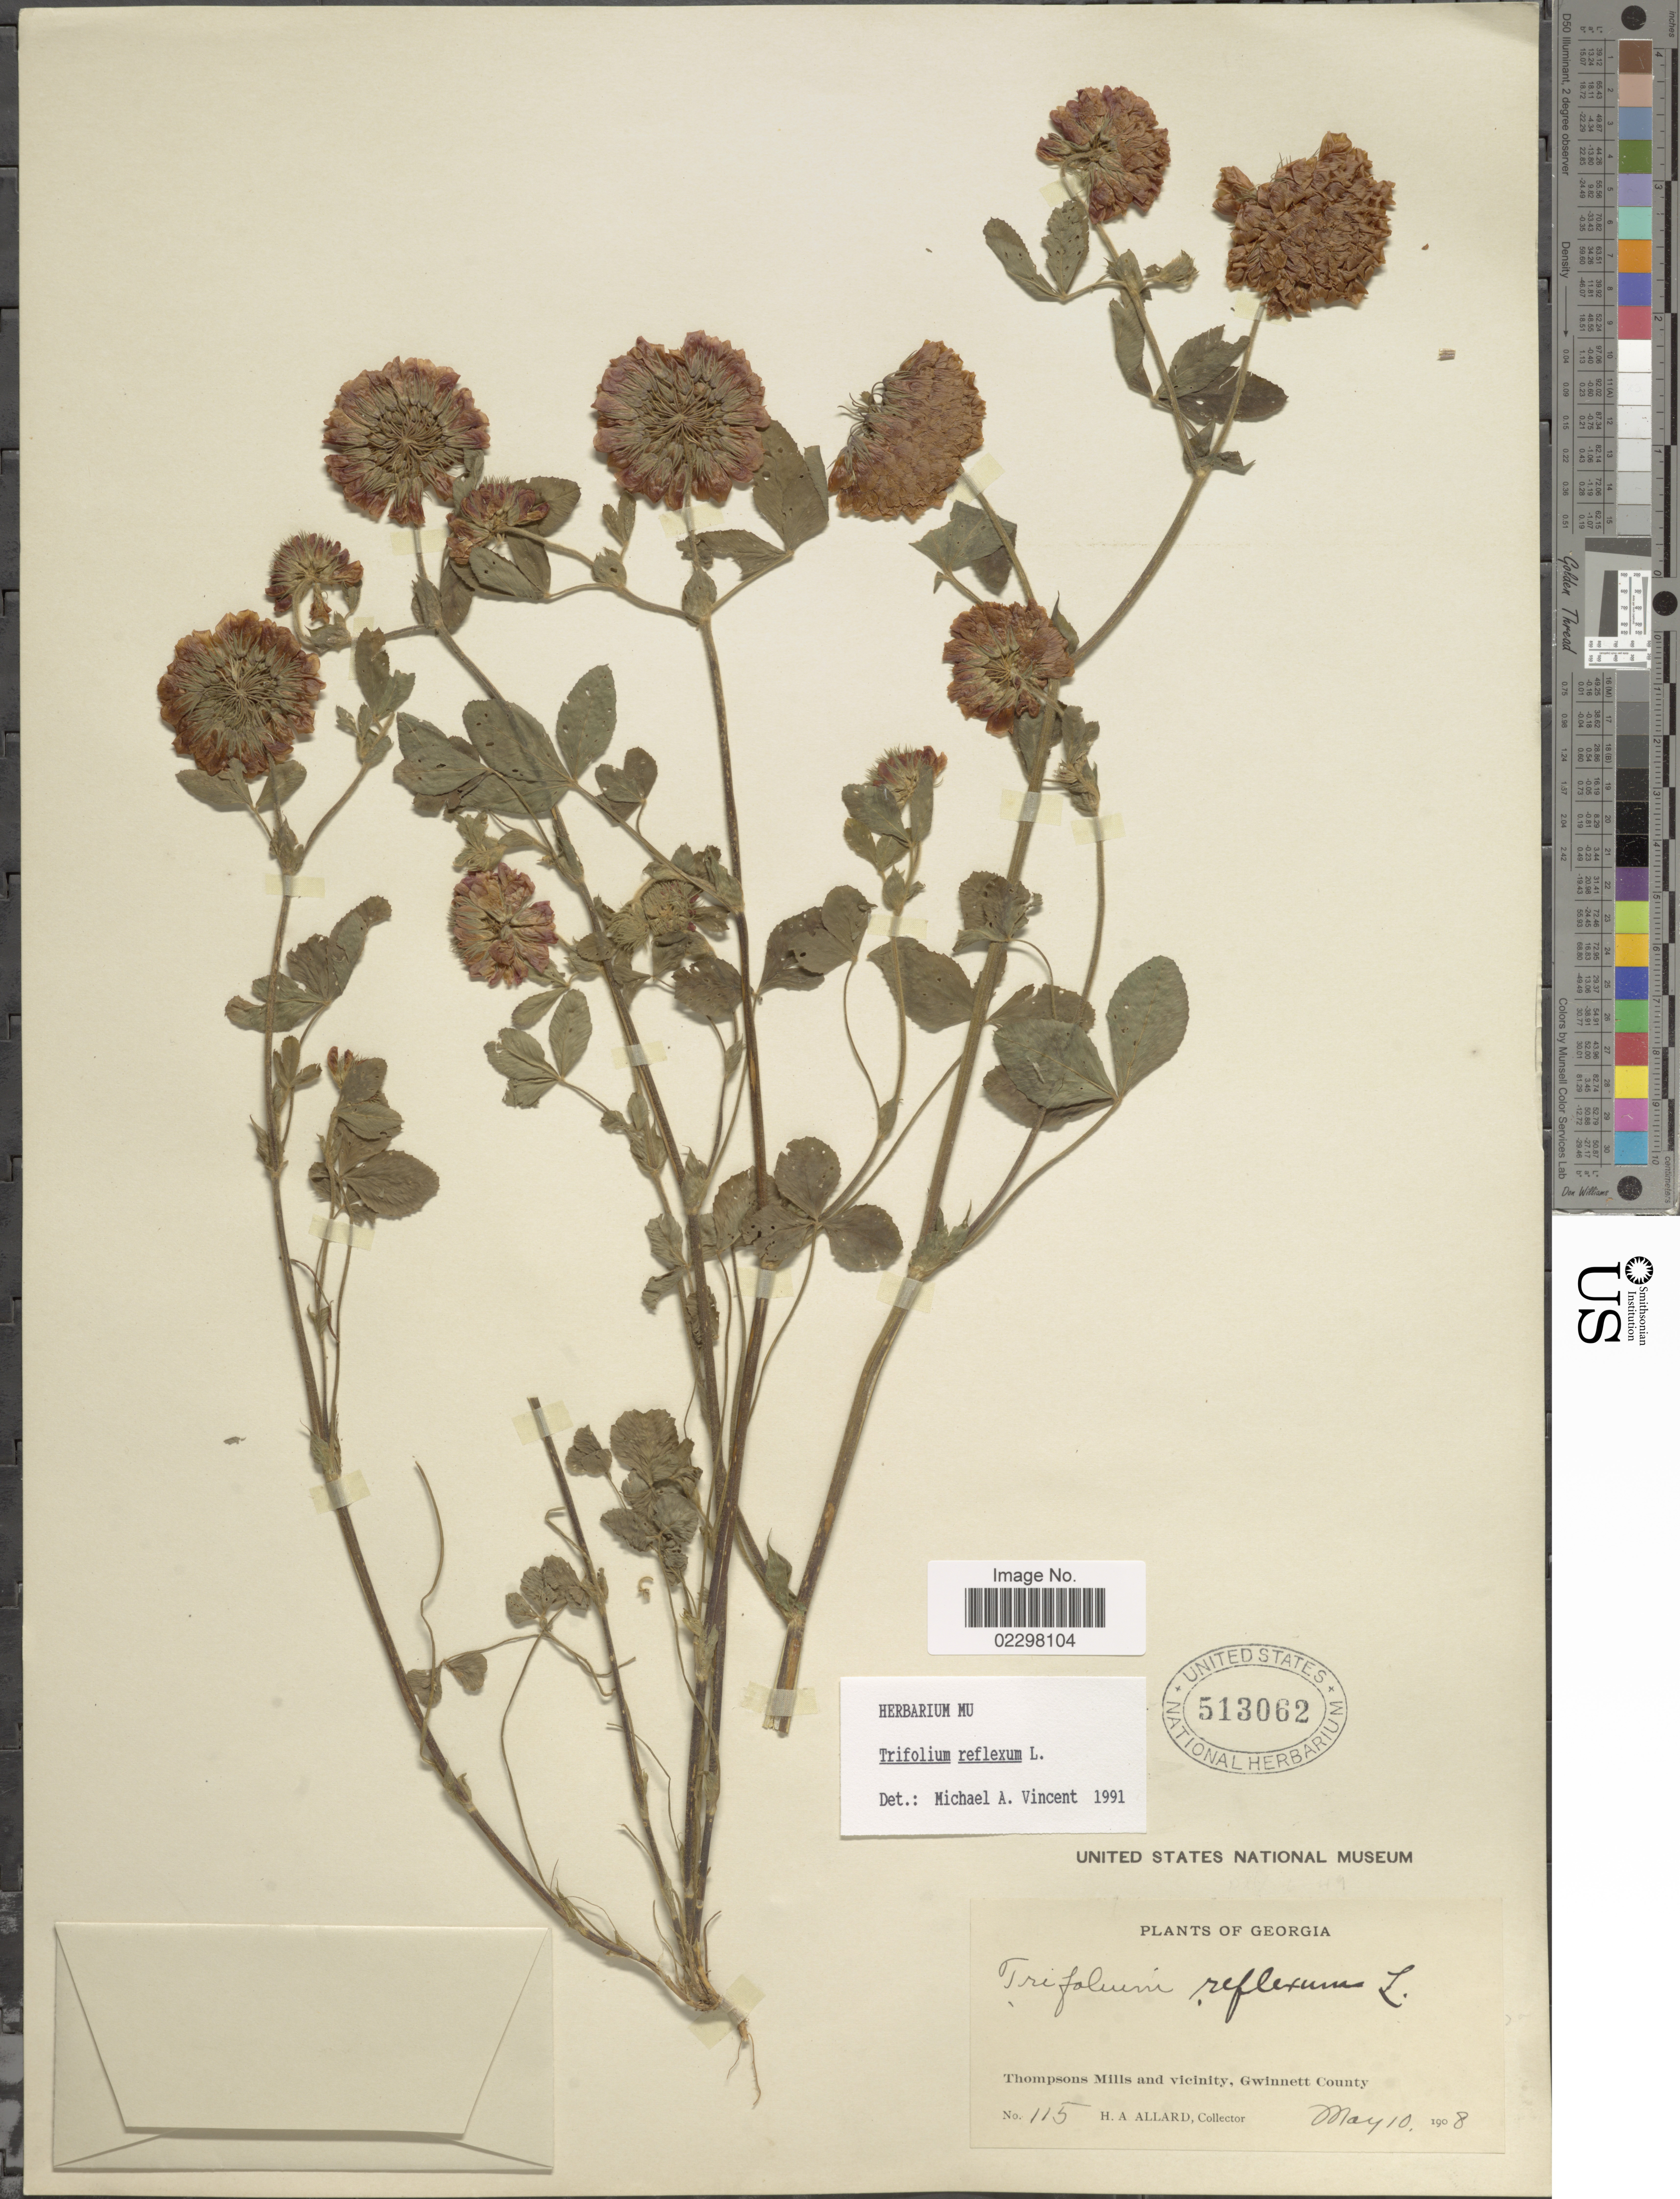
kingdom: Plantae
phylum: Tracheophyta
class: Magnoliopsida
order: Fabales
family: Fabaceae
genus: Trifolium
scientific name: Trifolium reflexum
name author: L.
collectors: H. A. Allard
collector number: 115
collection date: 1908-05-10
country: United States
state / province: Georgia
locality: Thompsons Mills and vicinity, Gwinnett County.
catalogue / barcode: US 513062